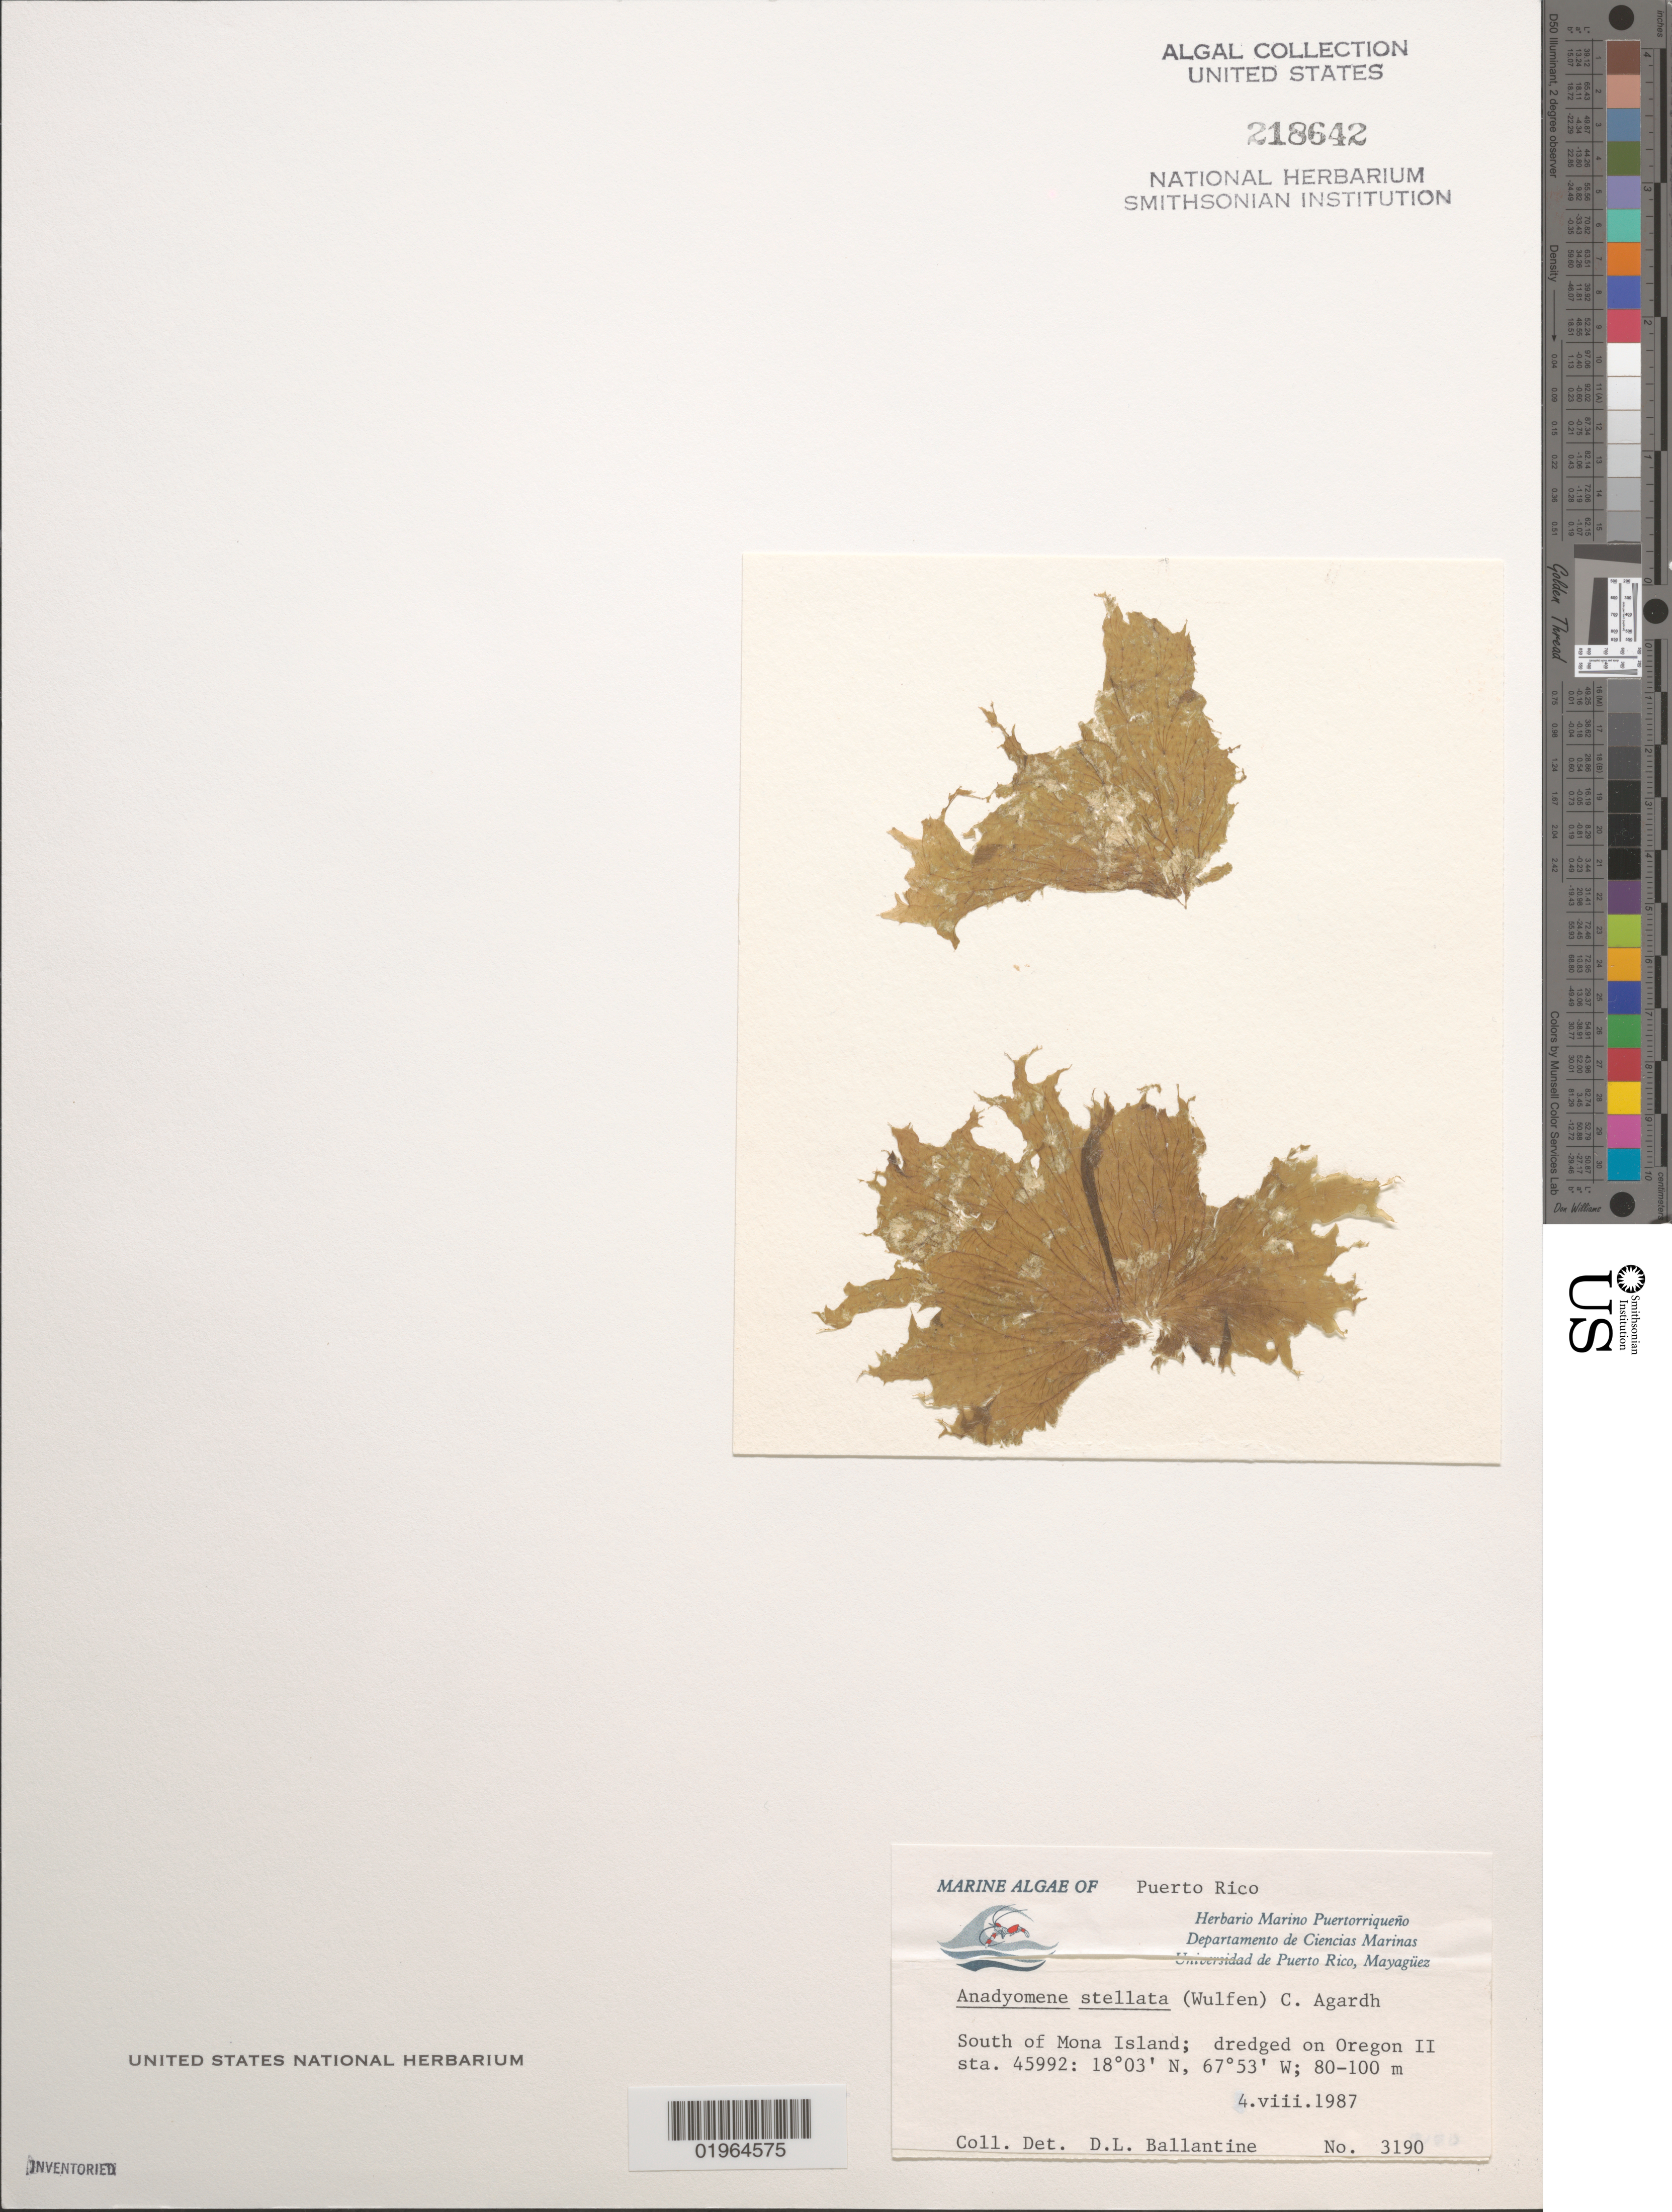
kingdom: Plantae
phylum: Chlorophyta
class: Ulvophyceae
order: Cladophorales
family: Anadyomenaceae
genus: Anadyomene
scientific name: Anadyomene stellata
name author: (Wulfen) C. Agardh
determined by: Ballantine, D. L.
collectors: D.L. Ballantine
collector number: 3190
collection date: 1987-08-04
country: Puerto Rico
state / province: Mayagüez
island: Mona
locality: South of Mona Island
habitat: Dredged on Oregon II sta. 45992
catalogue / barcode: US 218642